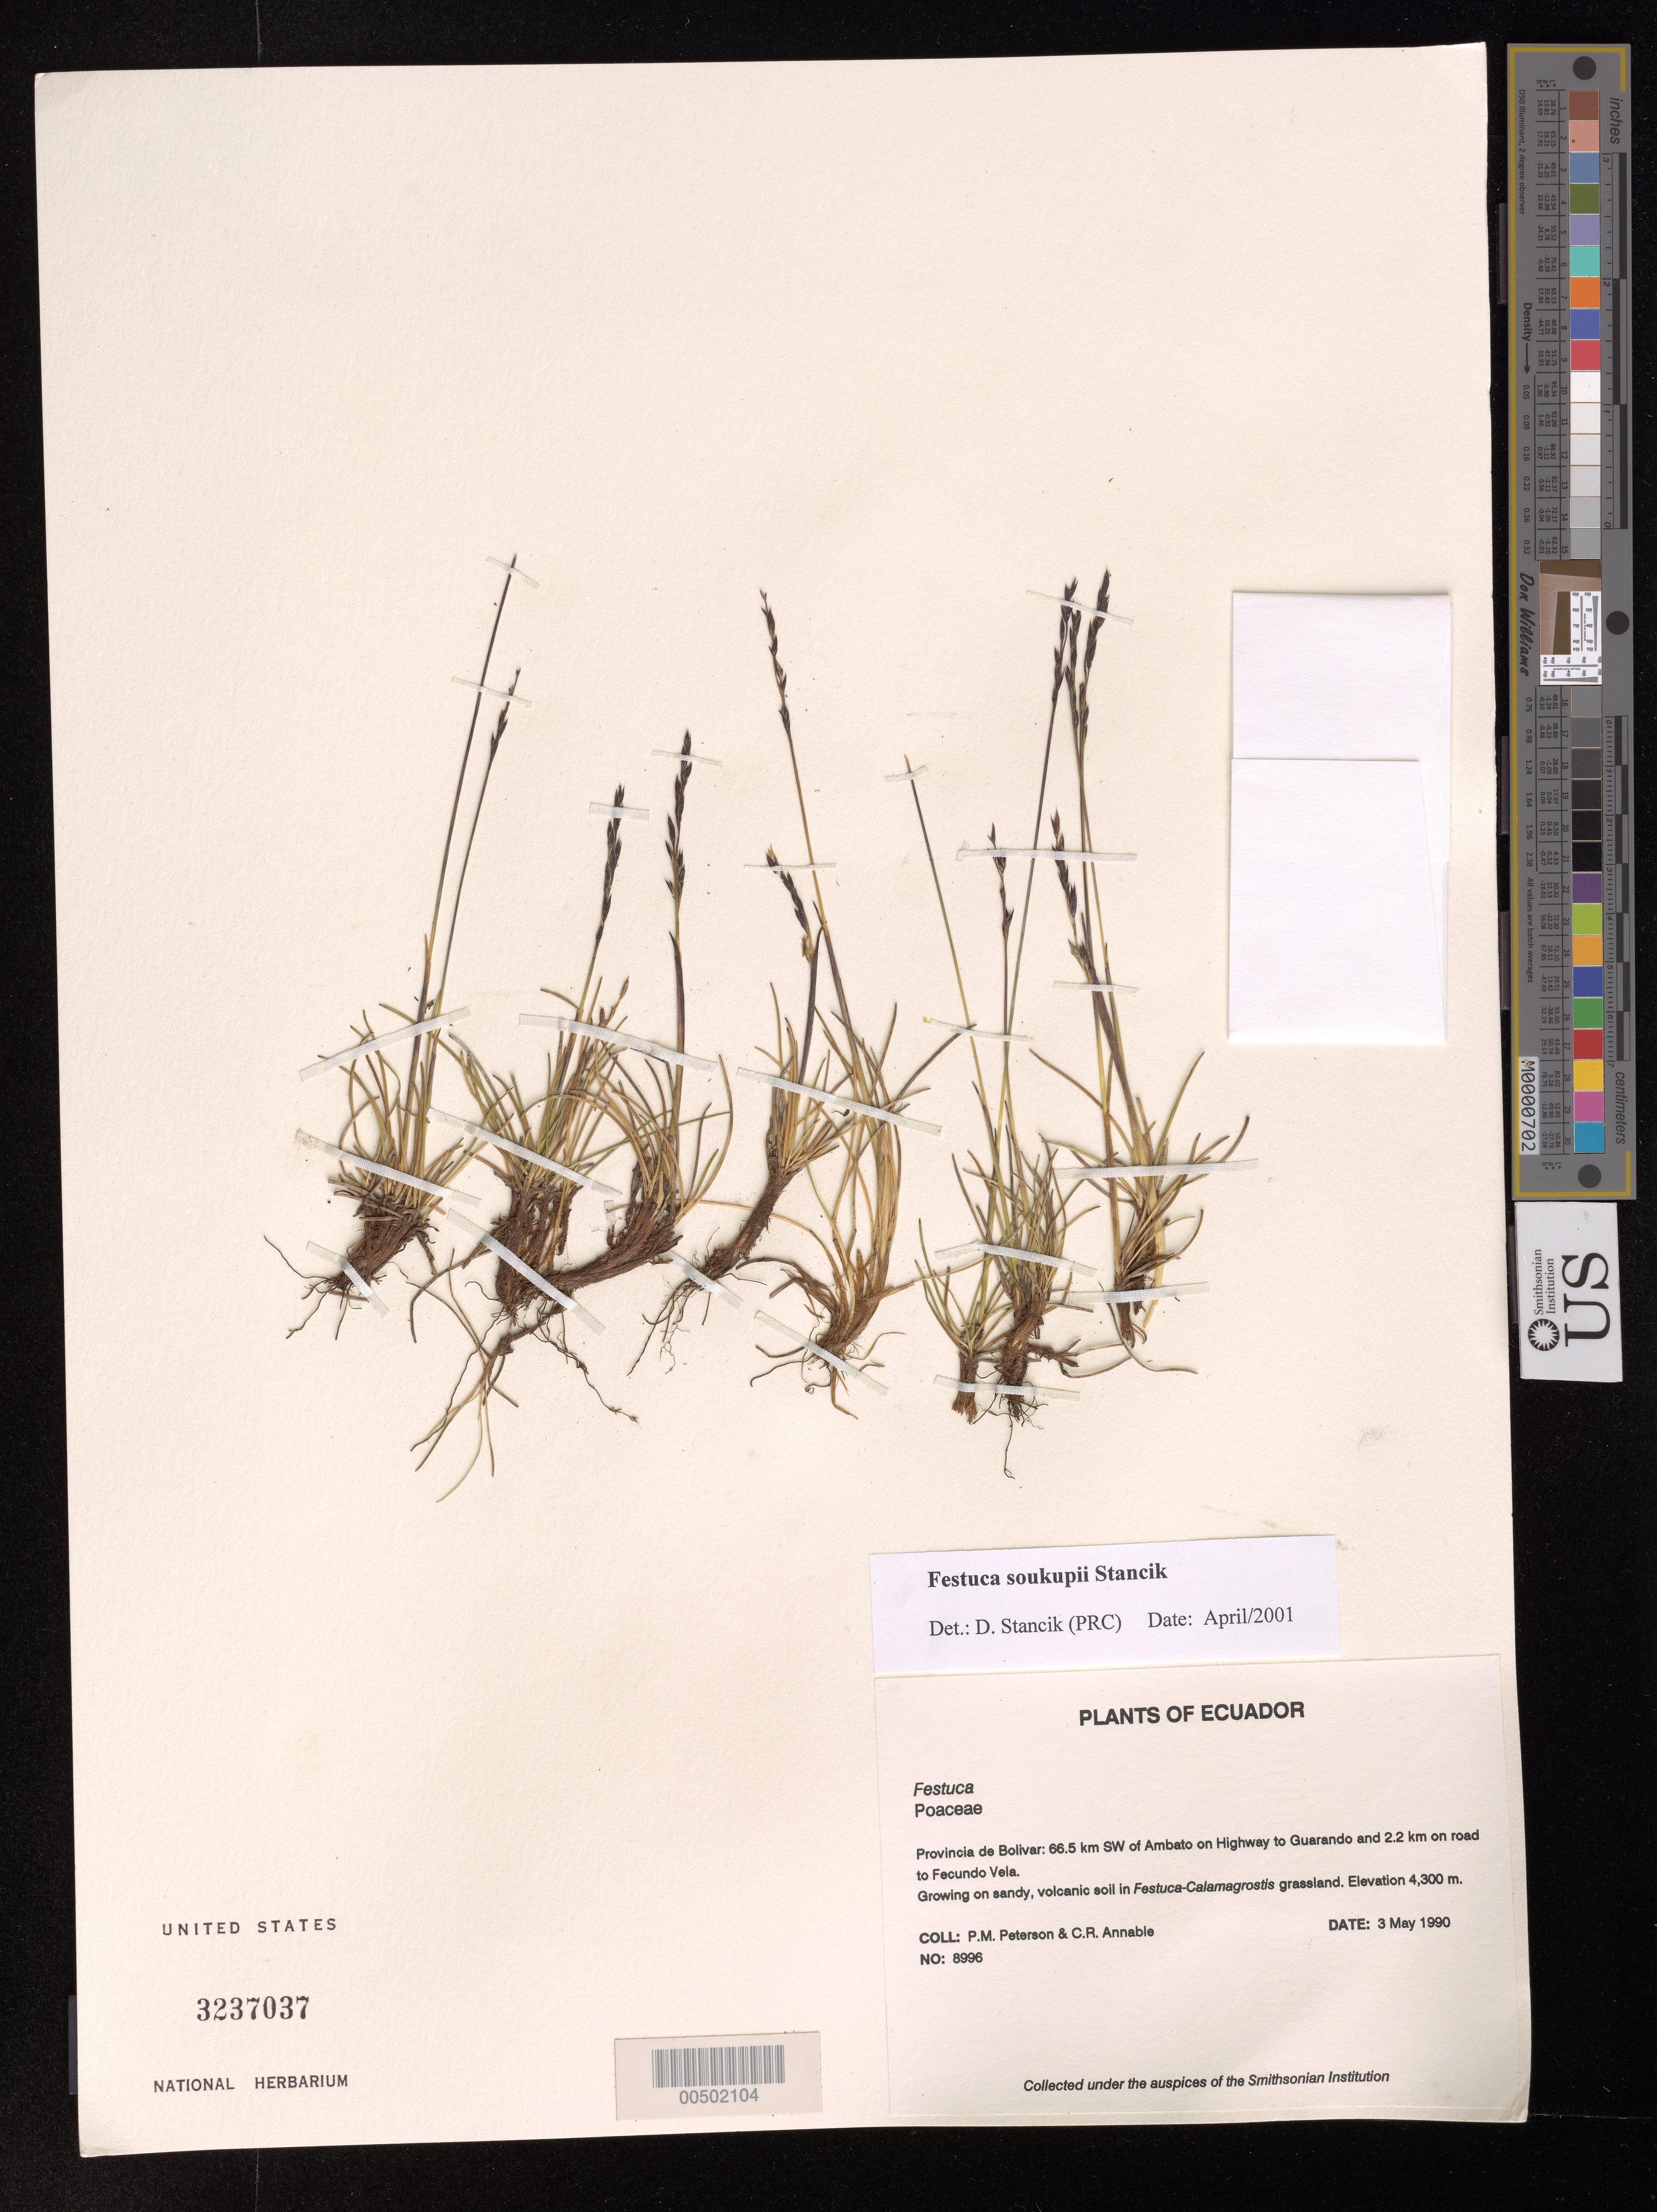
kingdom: Plantae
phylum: Tracheophyta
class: Liliopsida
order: Poales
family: Poaceae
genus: Festuca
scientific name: Festuca soukupii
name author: Stancik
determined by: Stancik, D.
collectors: P. M. Peterson & C. R. Annable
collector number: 08996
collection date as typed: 03 May 1990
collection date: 1990-05-03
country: Ecuador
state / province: Bolívar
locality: Provincia de Bolivar: 66.5 km SW of Ambato on Highway to Guaranda and 2.2 km on road to Fecundo Vela.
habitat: Growing on sandy, volcanic soil in Festuca-Calamagrostis grassland.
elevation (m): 4300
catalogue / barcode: US 3237037